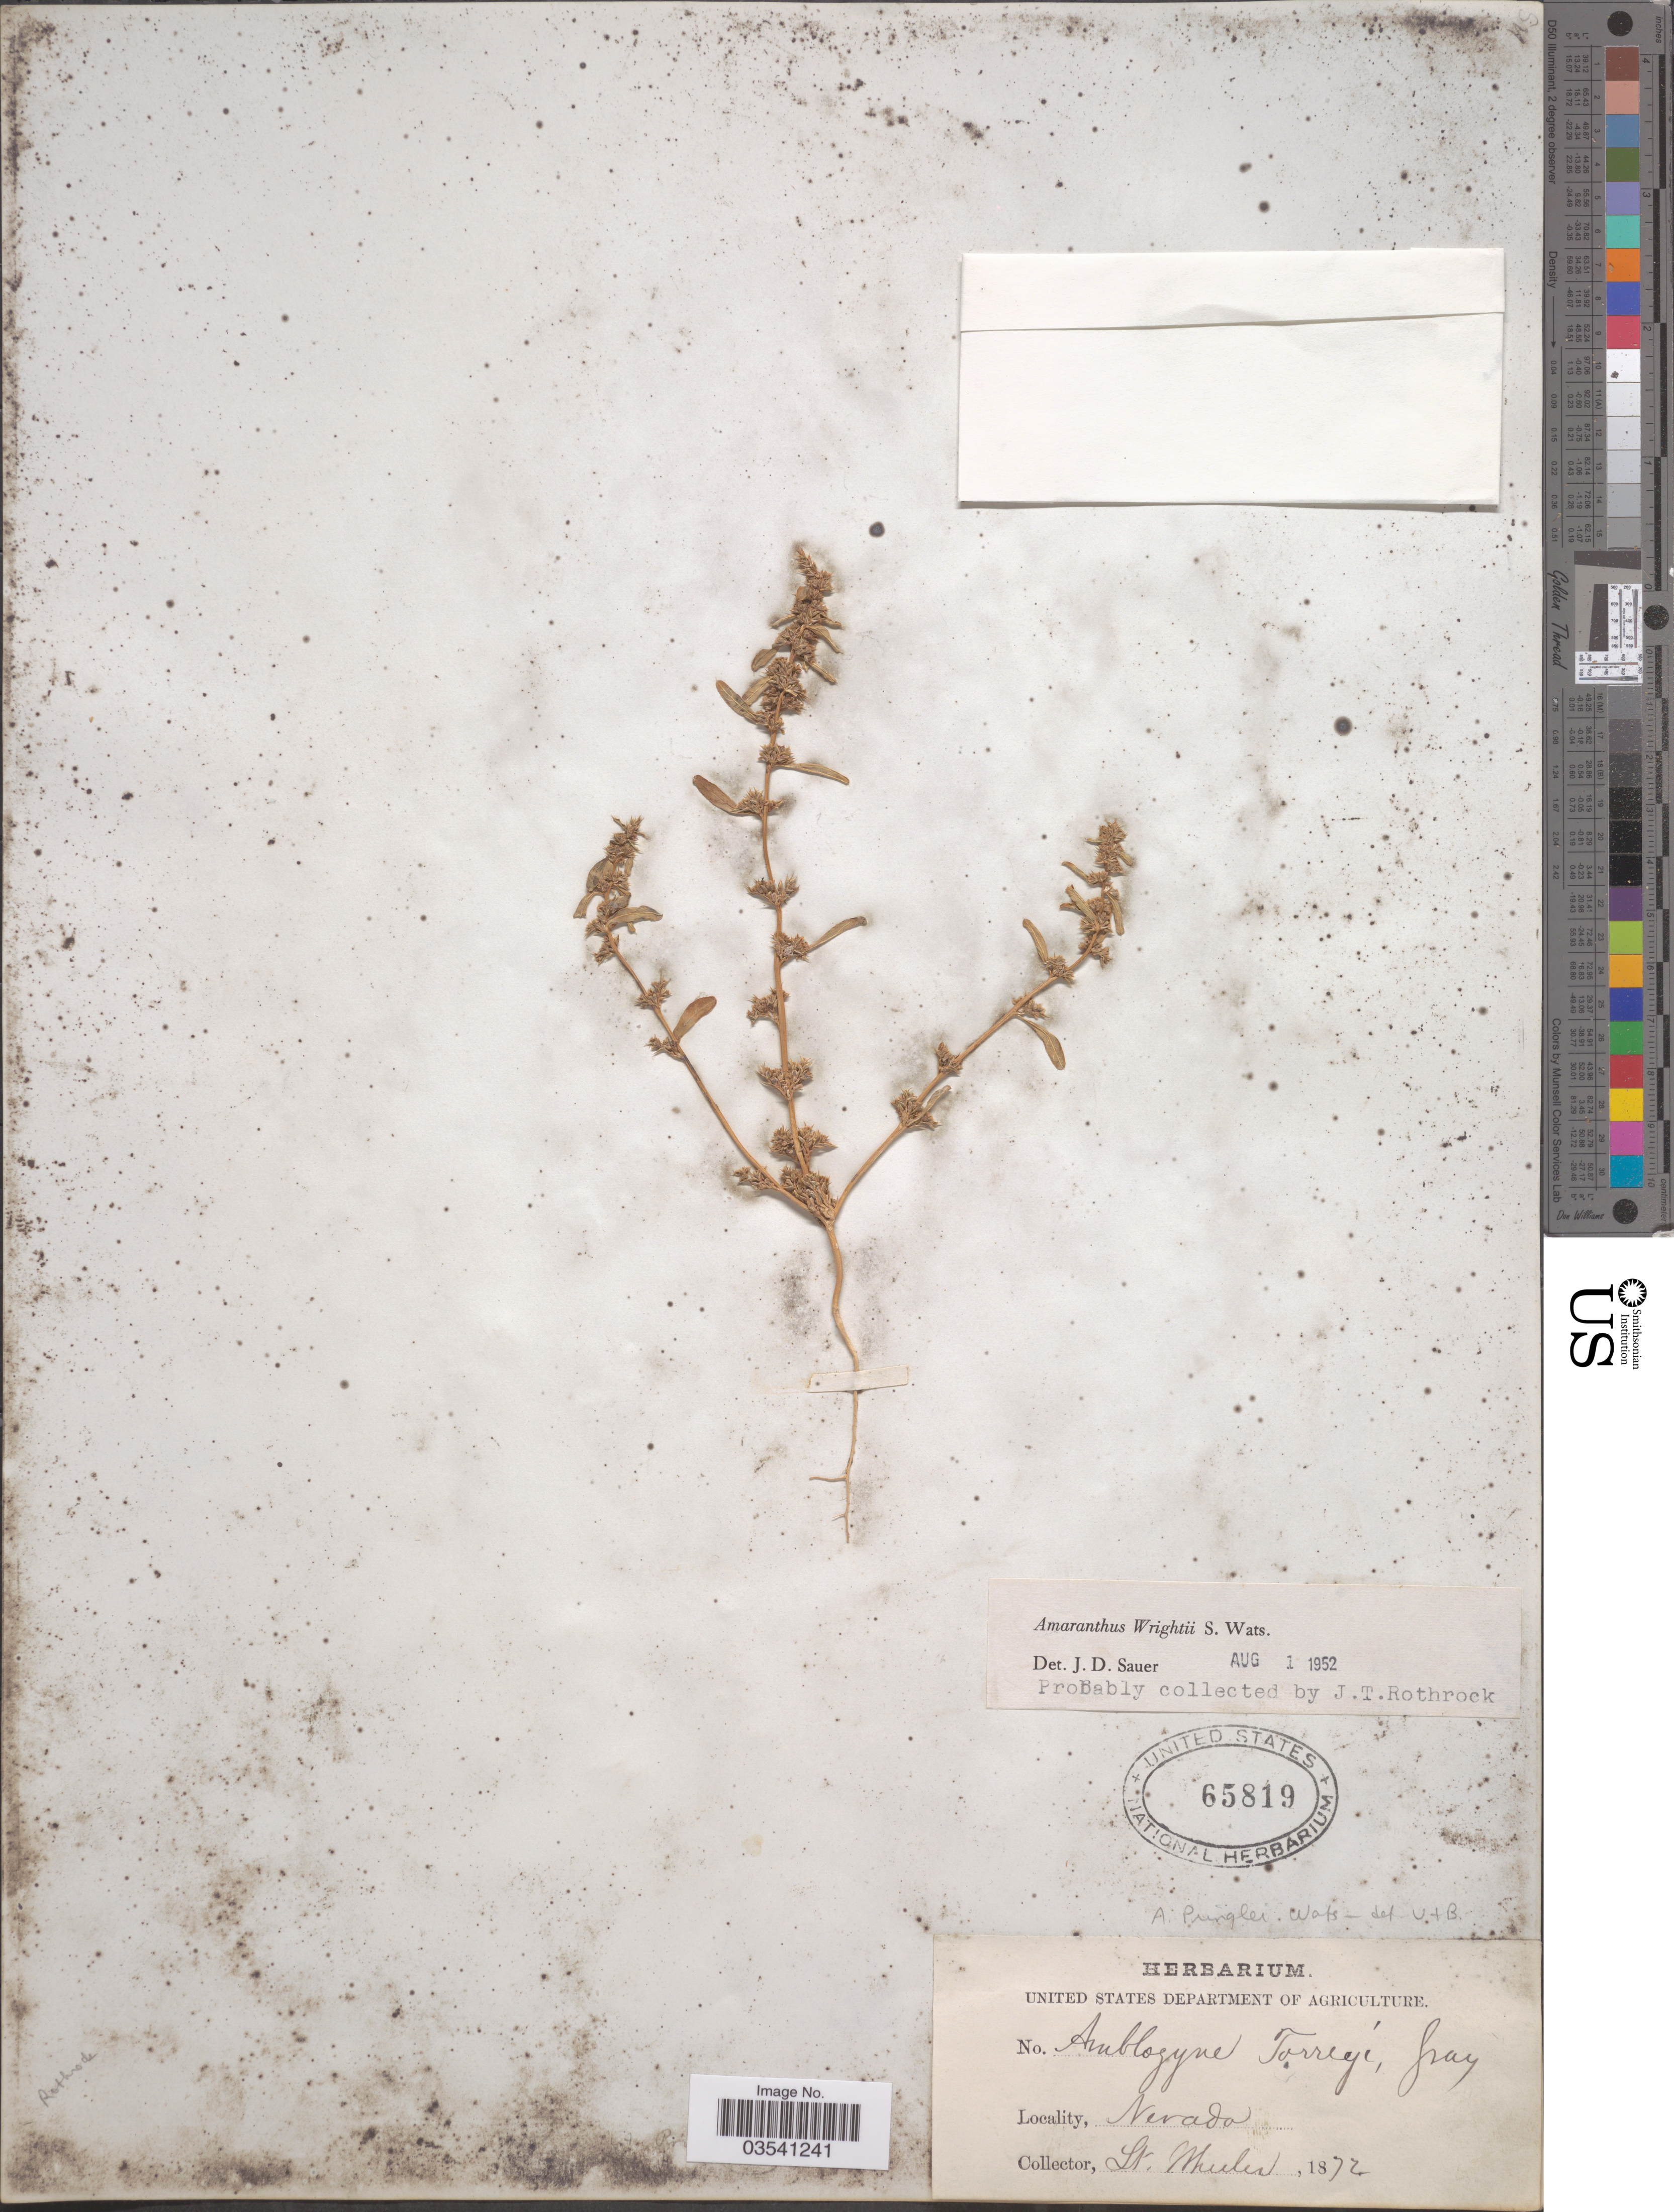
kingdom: Plantae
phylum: Tracheophyta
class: Magnoliopsida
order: Caryophyllales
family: Amaranthaceae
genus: Amaranthus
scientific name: Amaranthus wrightii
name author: S. Watson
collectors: L. Wheeler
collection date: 1872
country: United States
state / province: Nevada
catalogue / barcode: US 65819